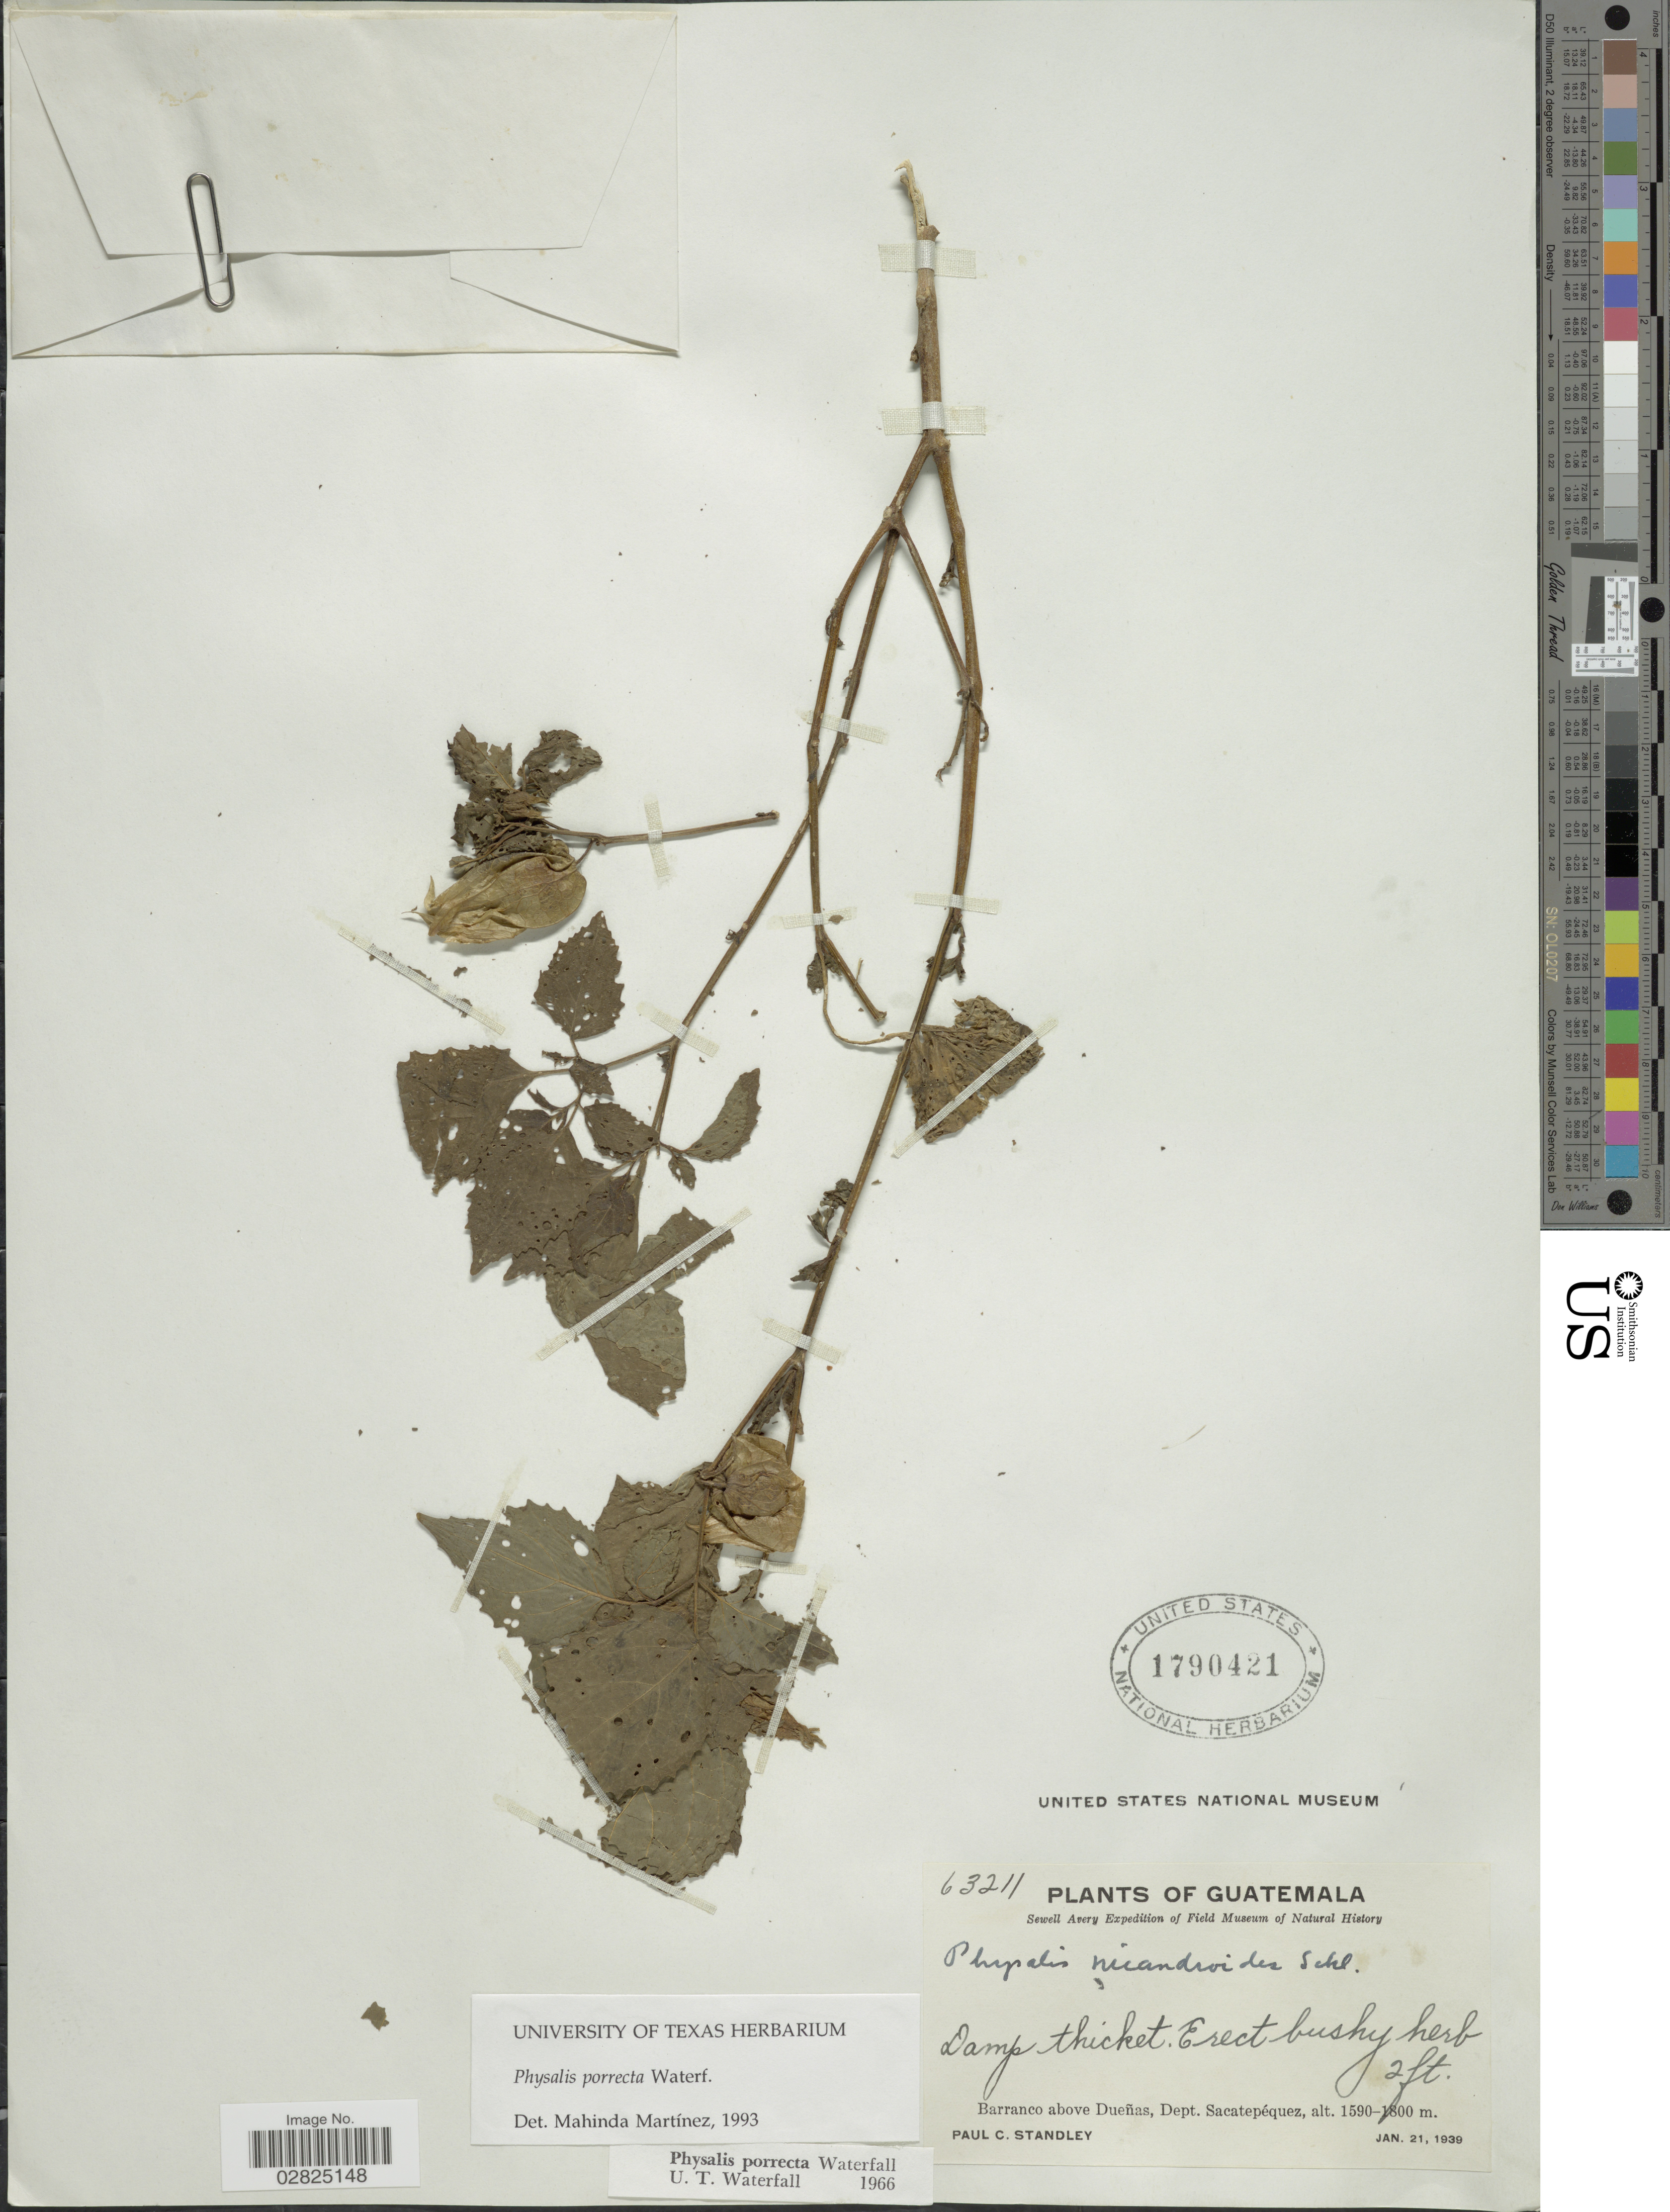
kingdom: Plantae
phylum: Tracheophyta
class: Magnoliopsida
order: Solanales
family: Solanaceae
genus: Physalis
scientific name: Physalis porrecta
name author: Waterf.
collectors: P. C. Standley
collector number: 63211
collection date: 1939-01-21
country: Guatemala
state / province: Sacatepéquez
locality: Barranco above Dueñas, Dept. Sacatepéquez.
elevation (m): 1590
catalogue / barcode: US 1790421